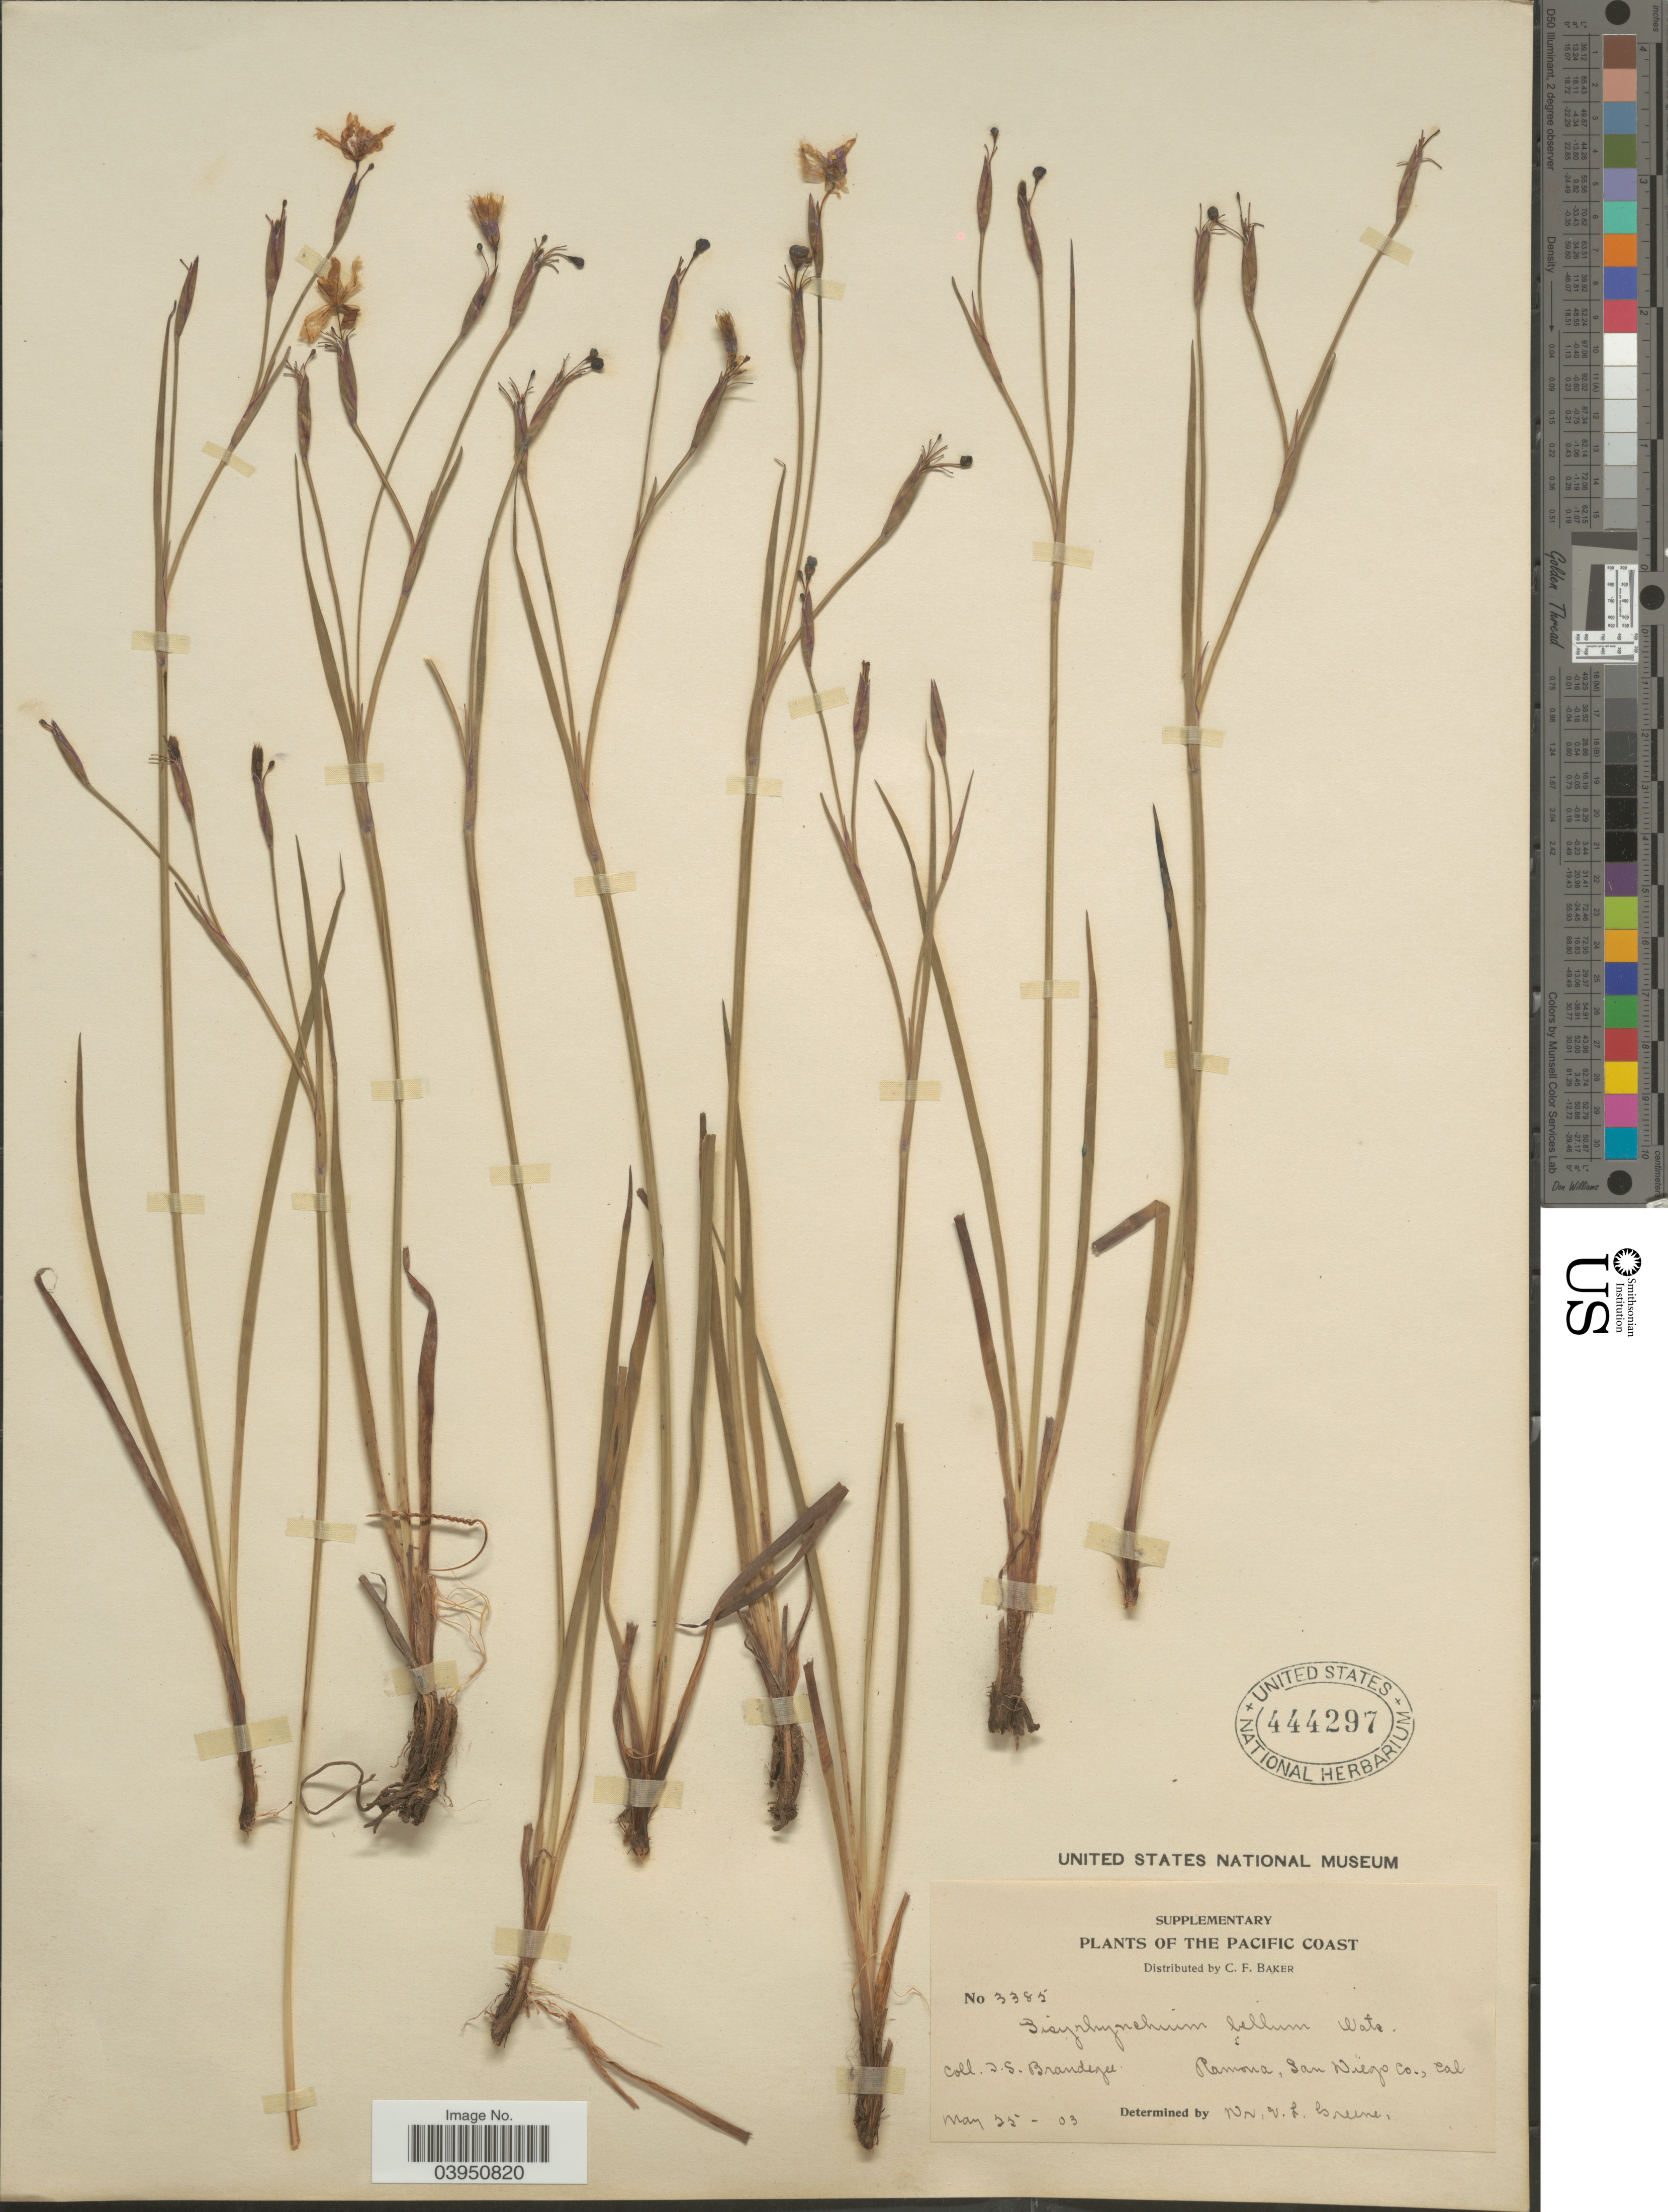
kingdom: Plantae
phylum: Tracheophyta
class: Liliopsida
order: Asparagales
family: Iridaceae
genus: Sisyrinchium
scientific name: Sisyrinchium eastwoodiae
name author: E.P. Bicknell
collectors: J. S. Brandegee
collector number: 3385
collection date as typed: Transcribed d/m/y: 25/5/3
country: United States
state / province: California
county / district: San Diego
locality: The Pacific Coast. Ramona, San Diego Co.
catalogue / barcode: US 444297